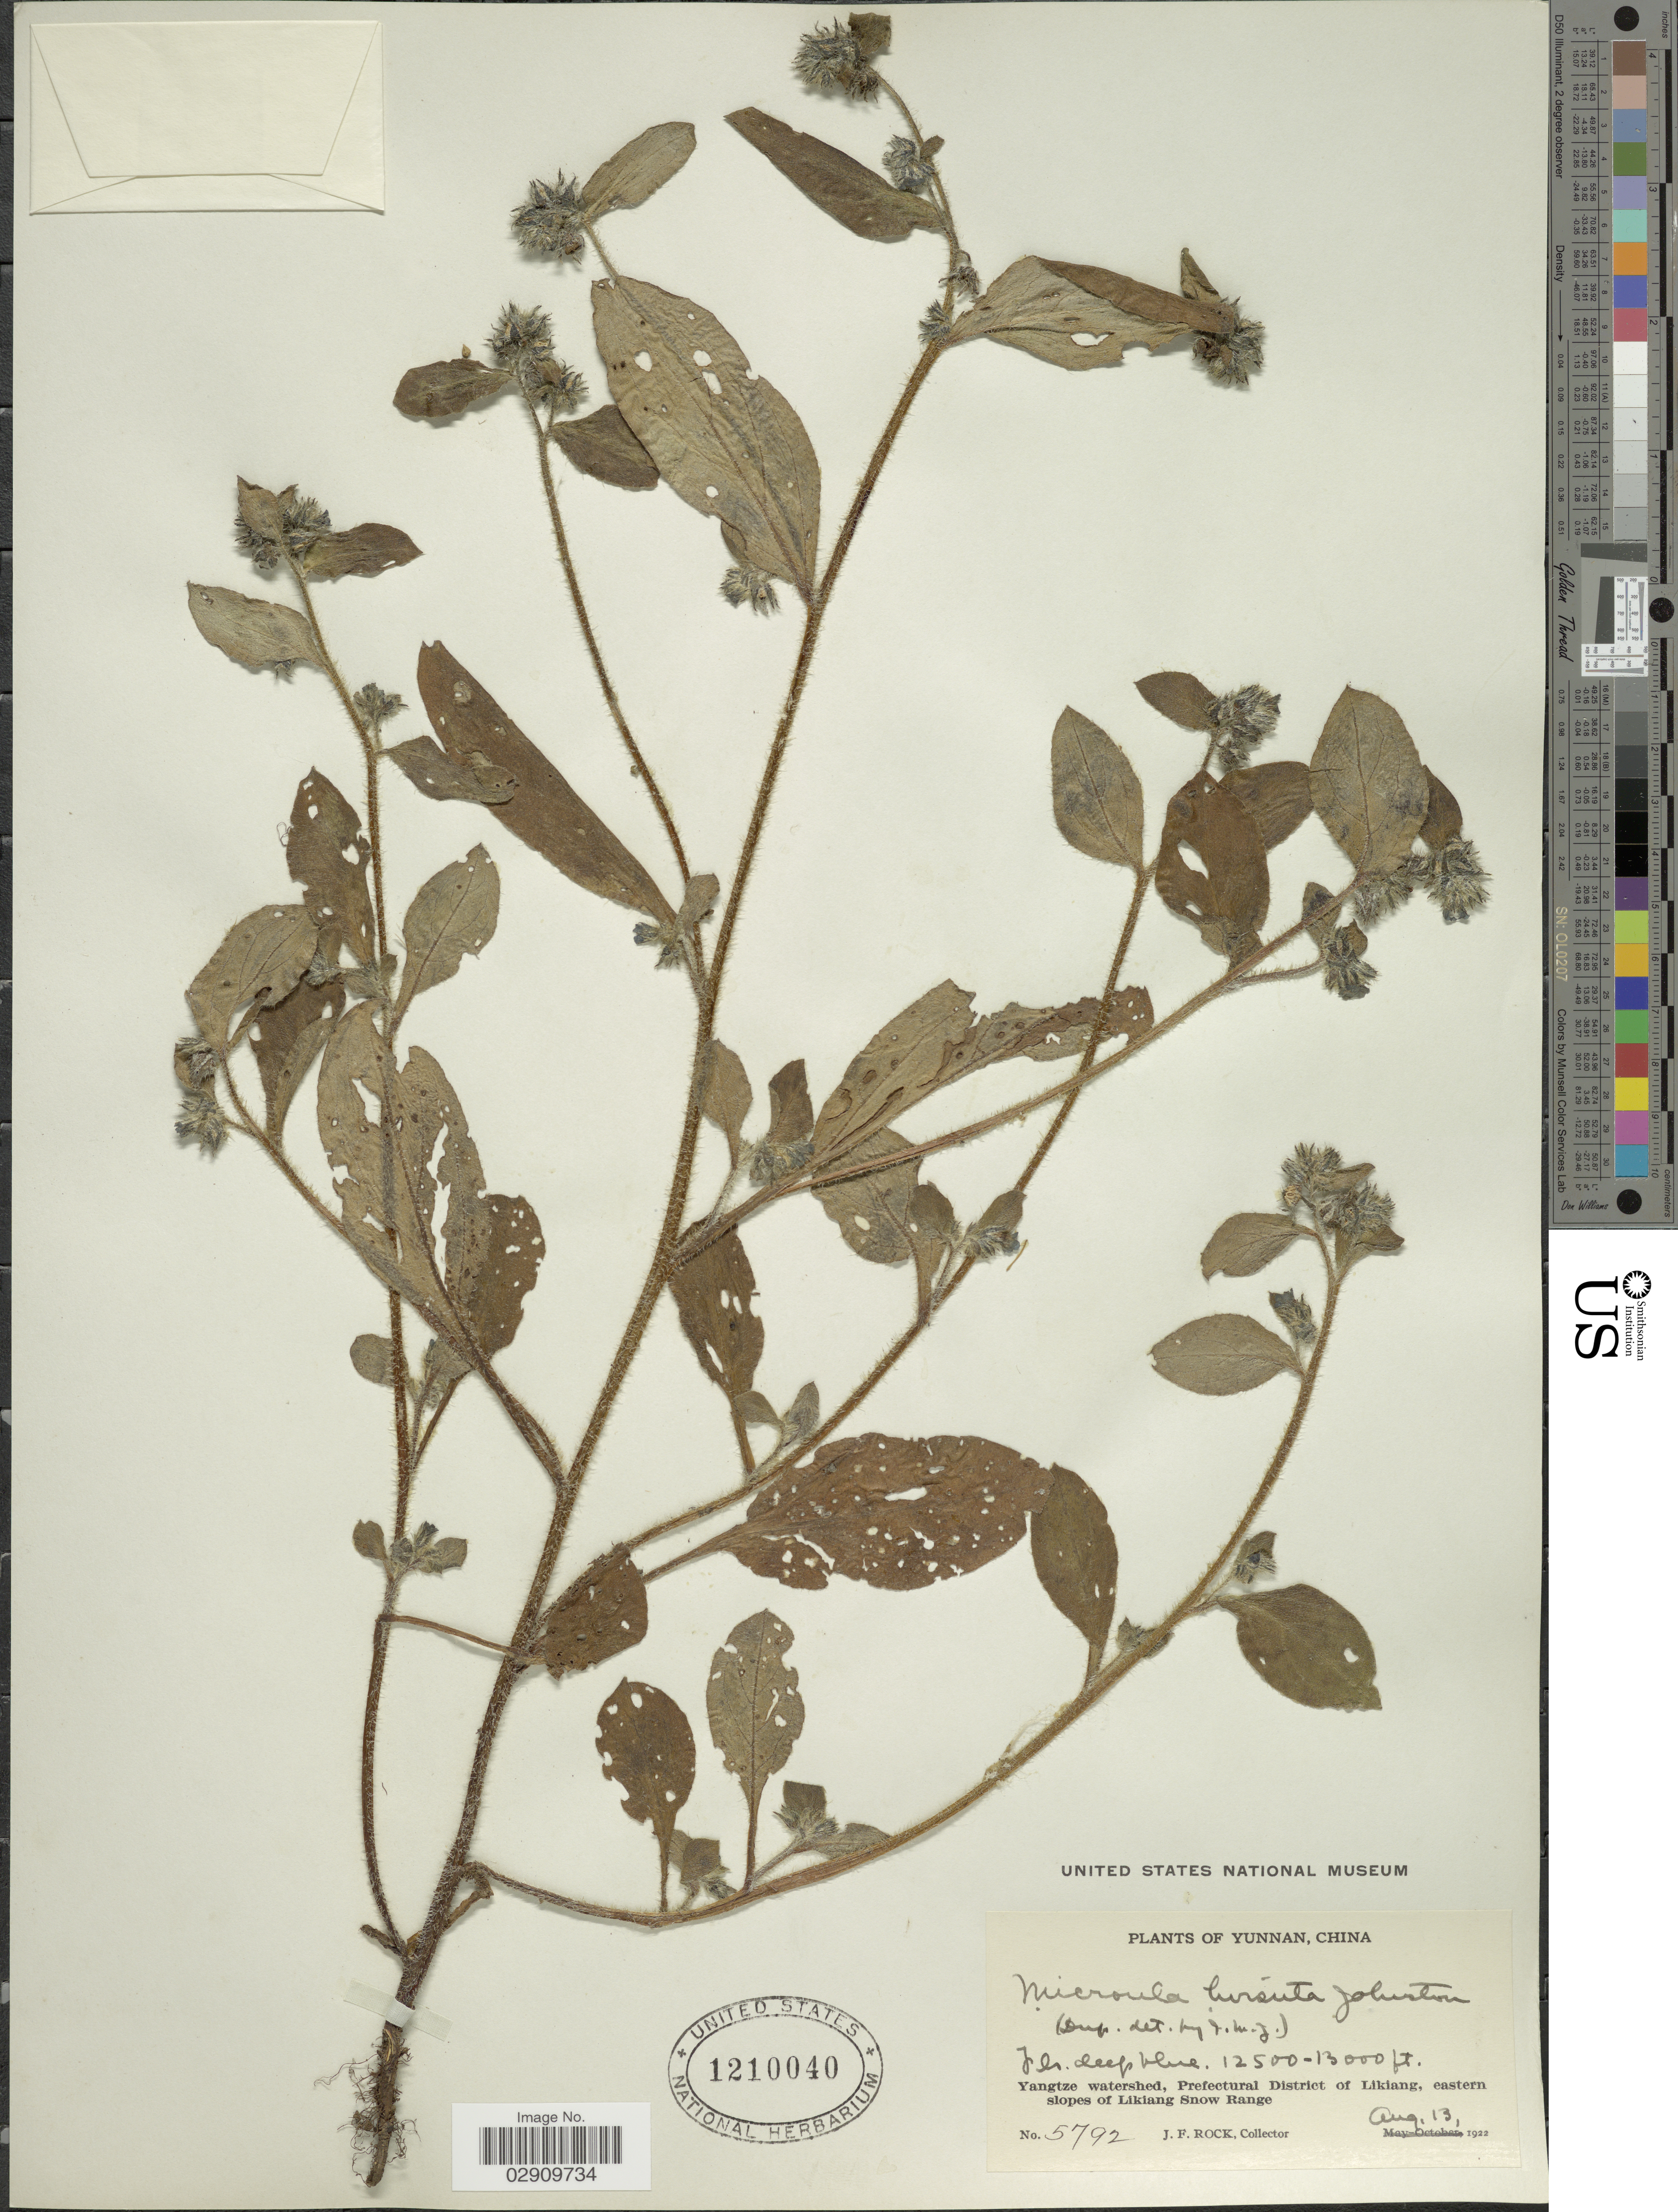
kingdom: Plantae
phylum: Tracheophyta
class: Magnoliopsida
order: Boraginales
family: Boraginaceae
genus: Microula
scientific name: Microula hirsuta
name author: I.M. Johnst.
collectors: J. Rock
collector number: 5792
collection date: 1922-08-13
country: China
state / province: Yunnan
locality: Yangtze watershed, Prefectural District of Likiang, eastern slopes of Likiang Snow Range.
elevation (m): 3810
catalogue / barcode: US 1210040